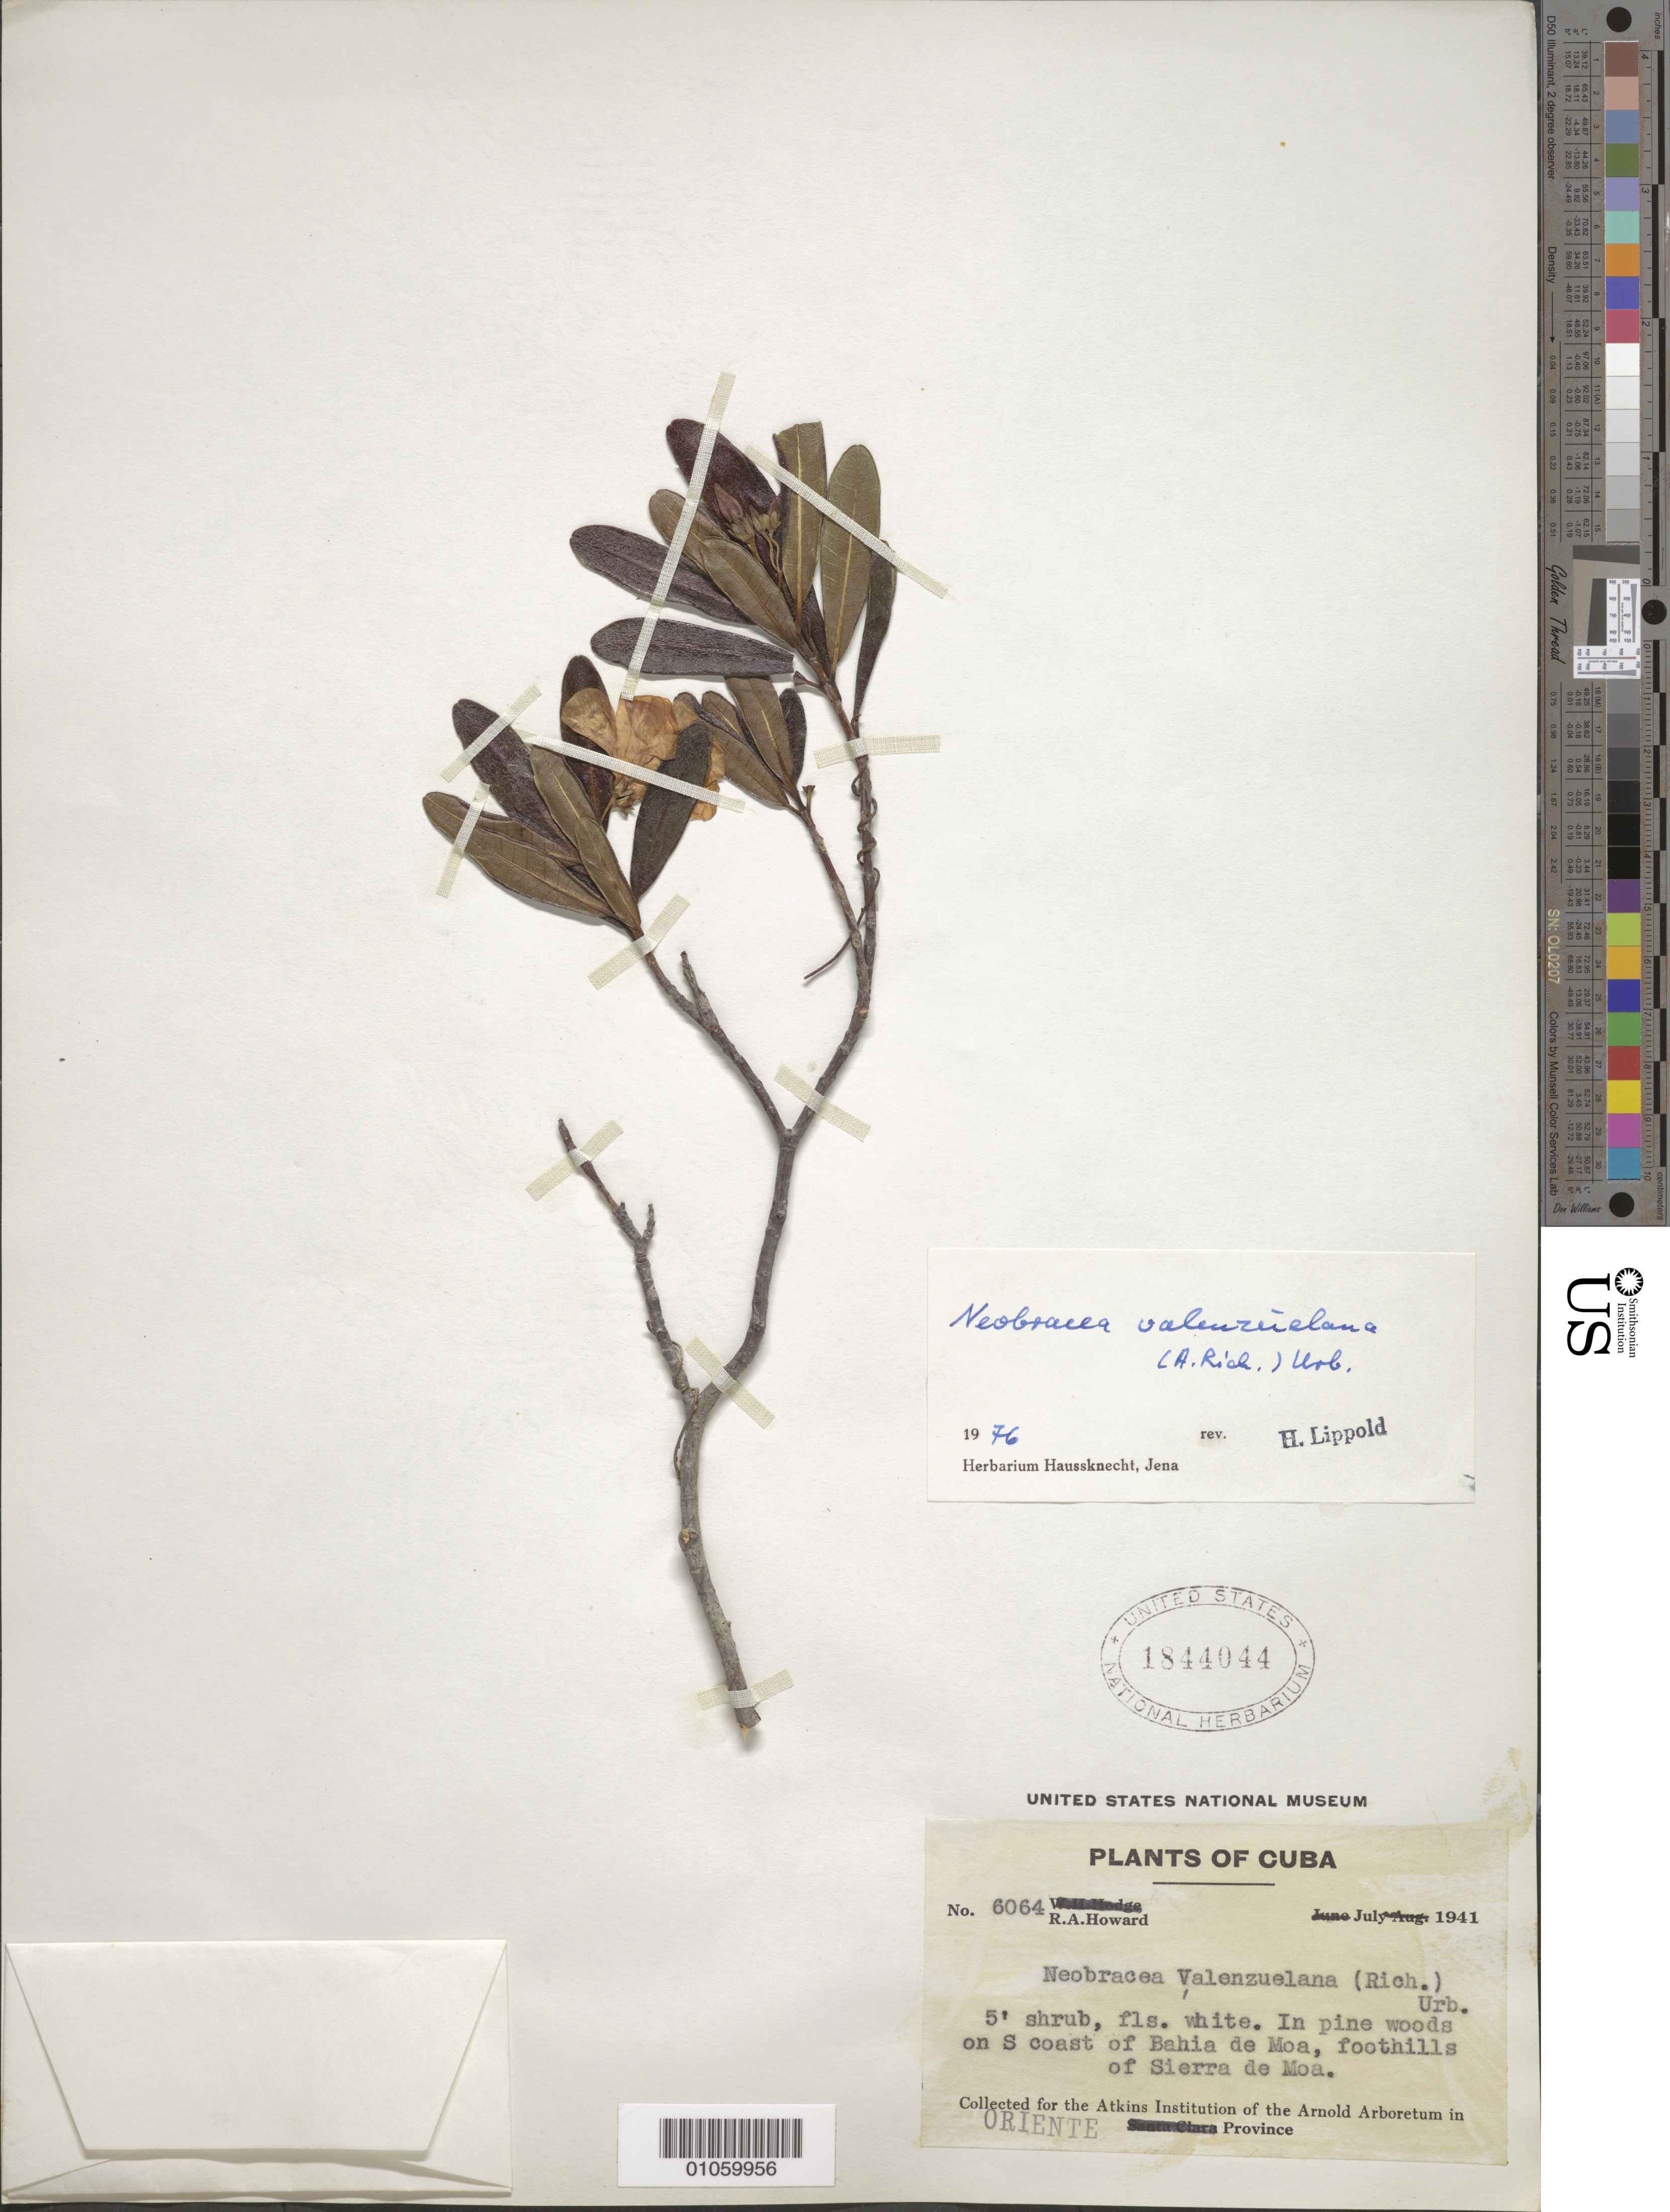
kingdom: Plantae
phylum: Tracheophyta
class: Magnoliopsida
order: Gentianales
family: Apocynaceae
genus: Neobracea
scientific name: Neobracea valenzuelana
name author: (A. Rich.) Urb.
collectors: R. A. Howard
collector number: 6064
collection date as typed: Jul 1941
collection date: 1941-07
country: Cuba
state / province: Holguín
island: Cuba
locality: In pine woods on S coast of Bahia de Moa, foothills of Sierra de Moa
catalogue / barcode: US 1844044